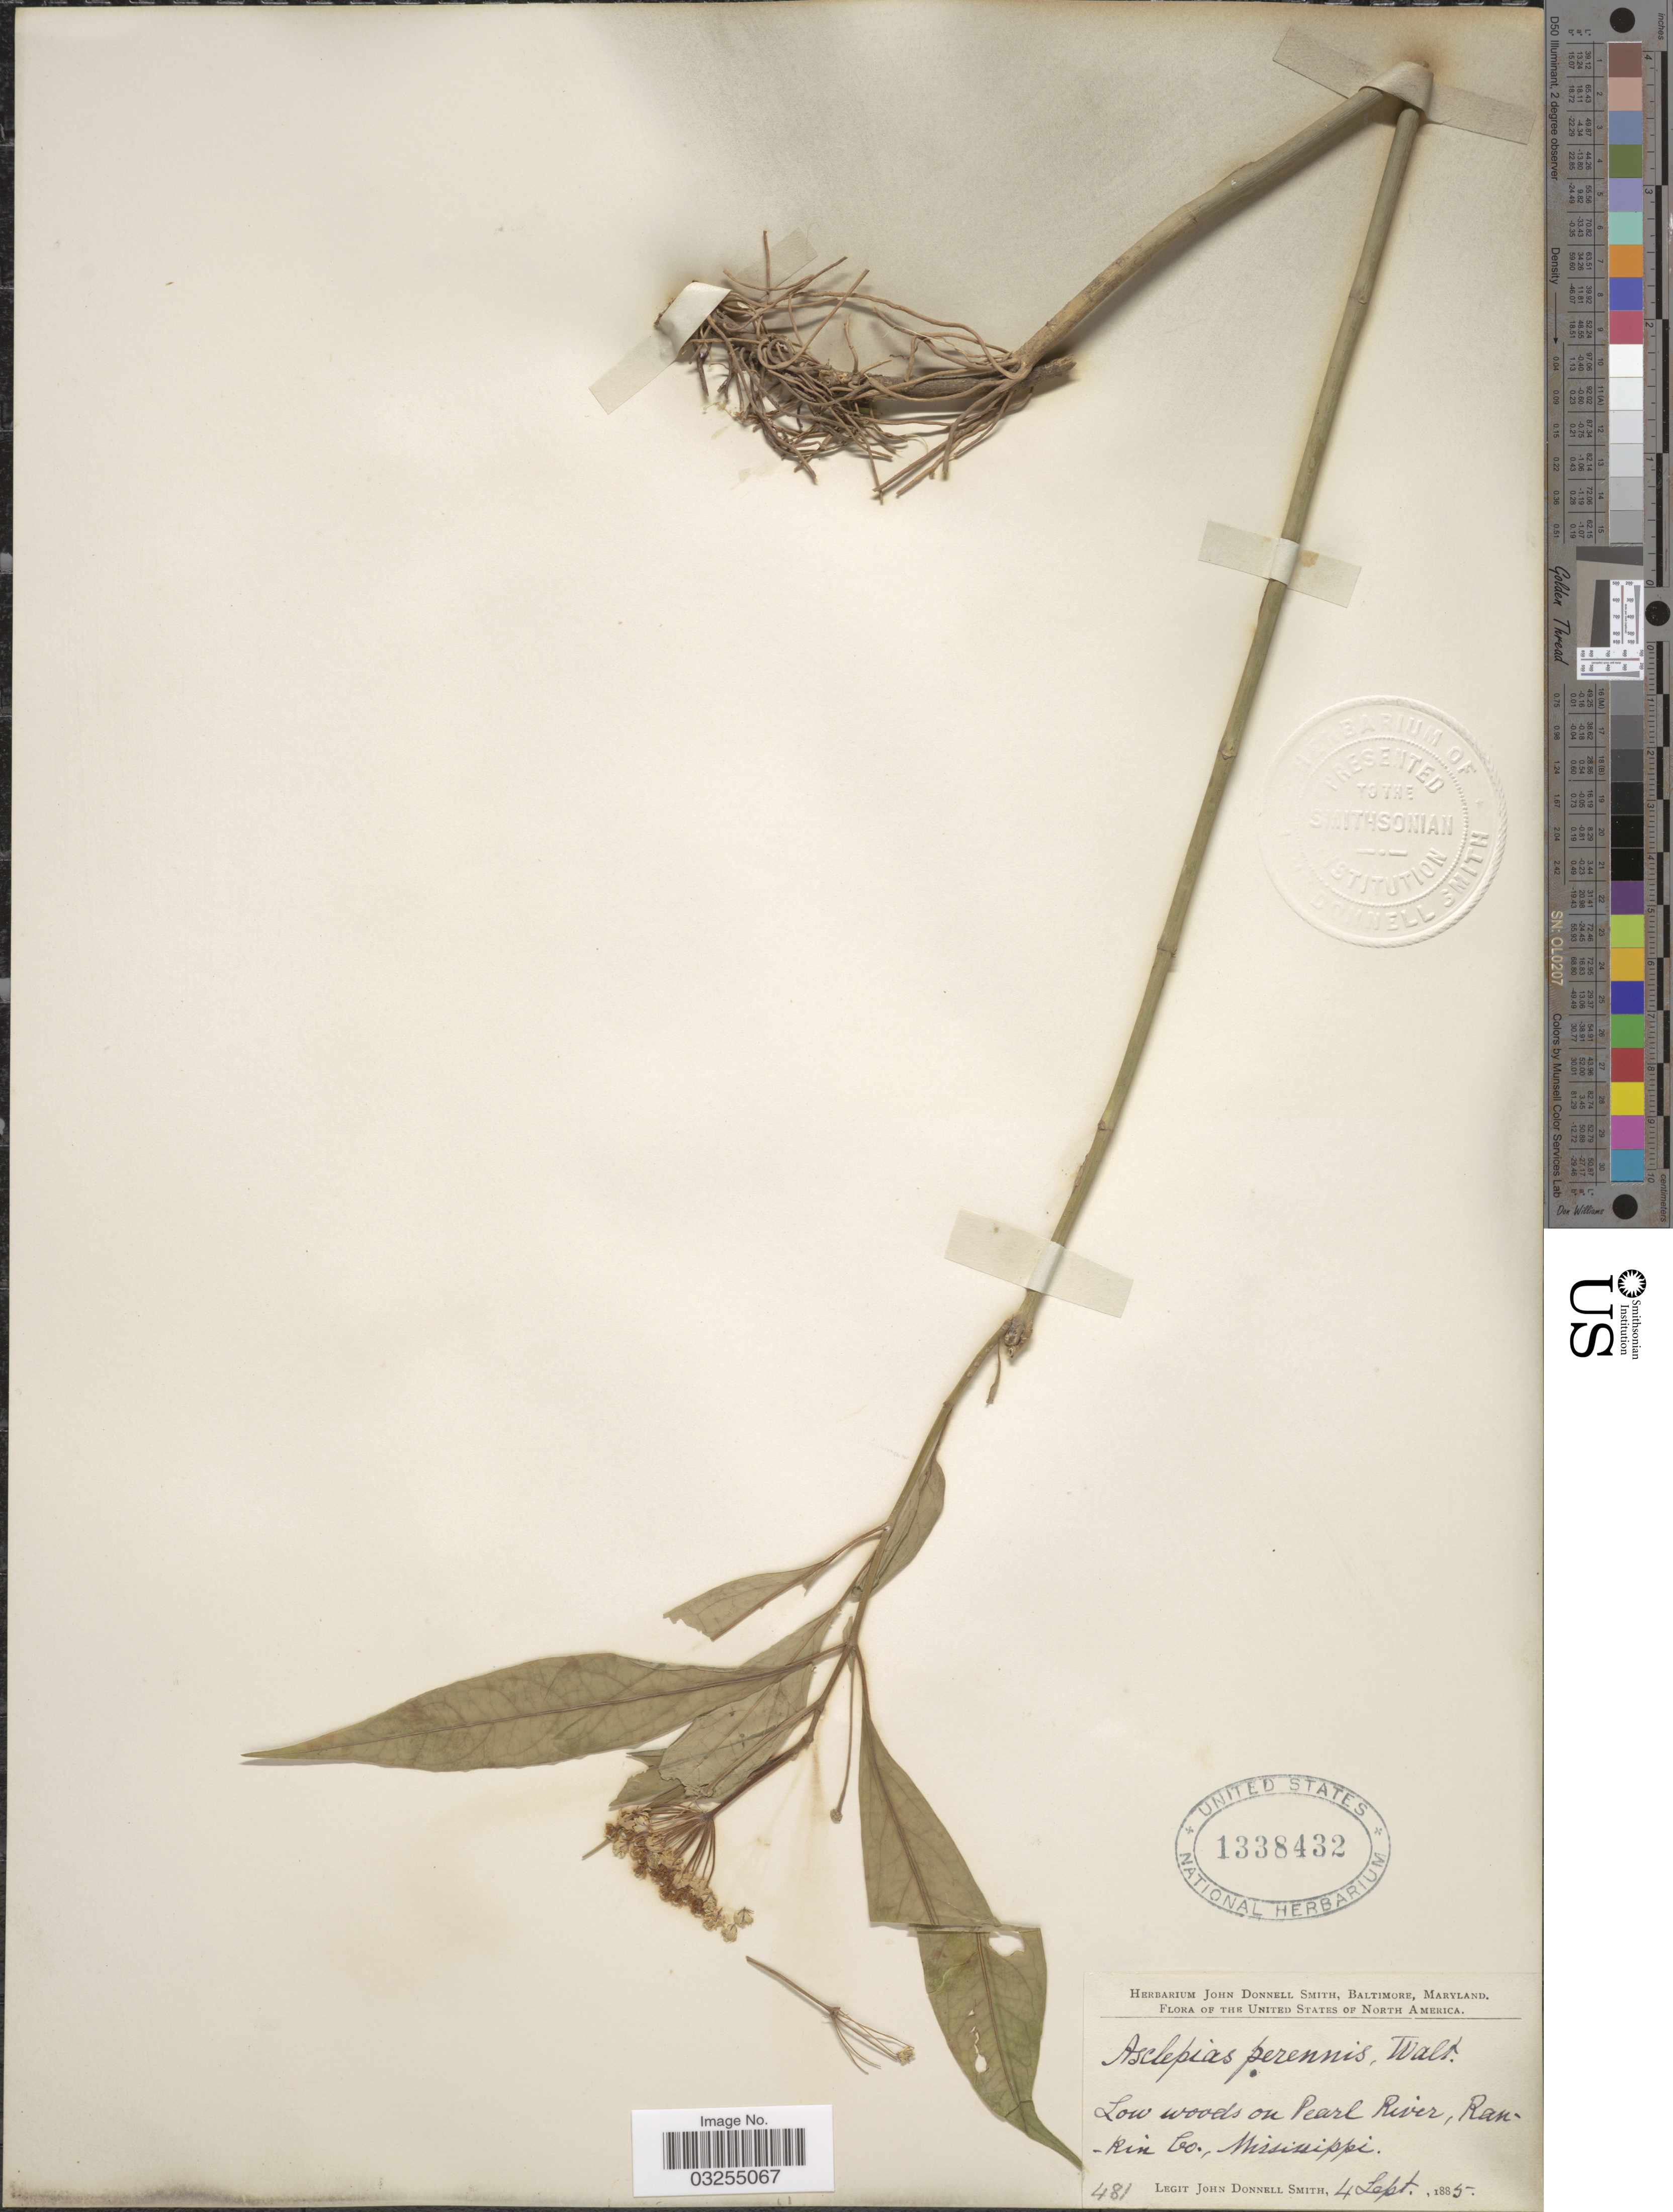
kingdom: Plantae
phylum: Tracheophyta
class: Magnoliopsida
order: Gentianales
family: Apocynaceae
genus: Asclepias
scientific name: Asclepias perennis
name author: Walter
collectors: J. Donnell Smith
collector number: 481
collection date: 1885-09-04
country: United States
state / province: Mississippi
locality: Low woods on Pearl River, Rankin Co.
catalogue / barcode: US 1338432